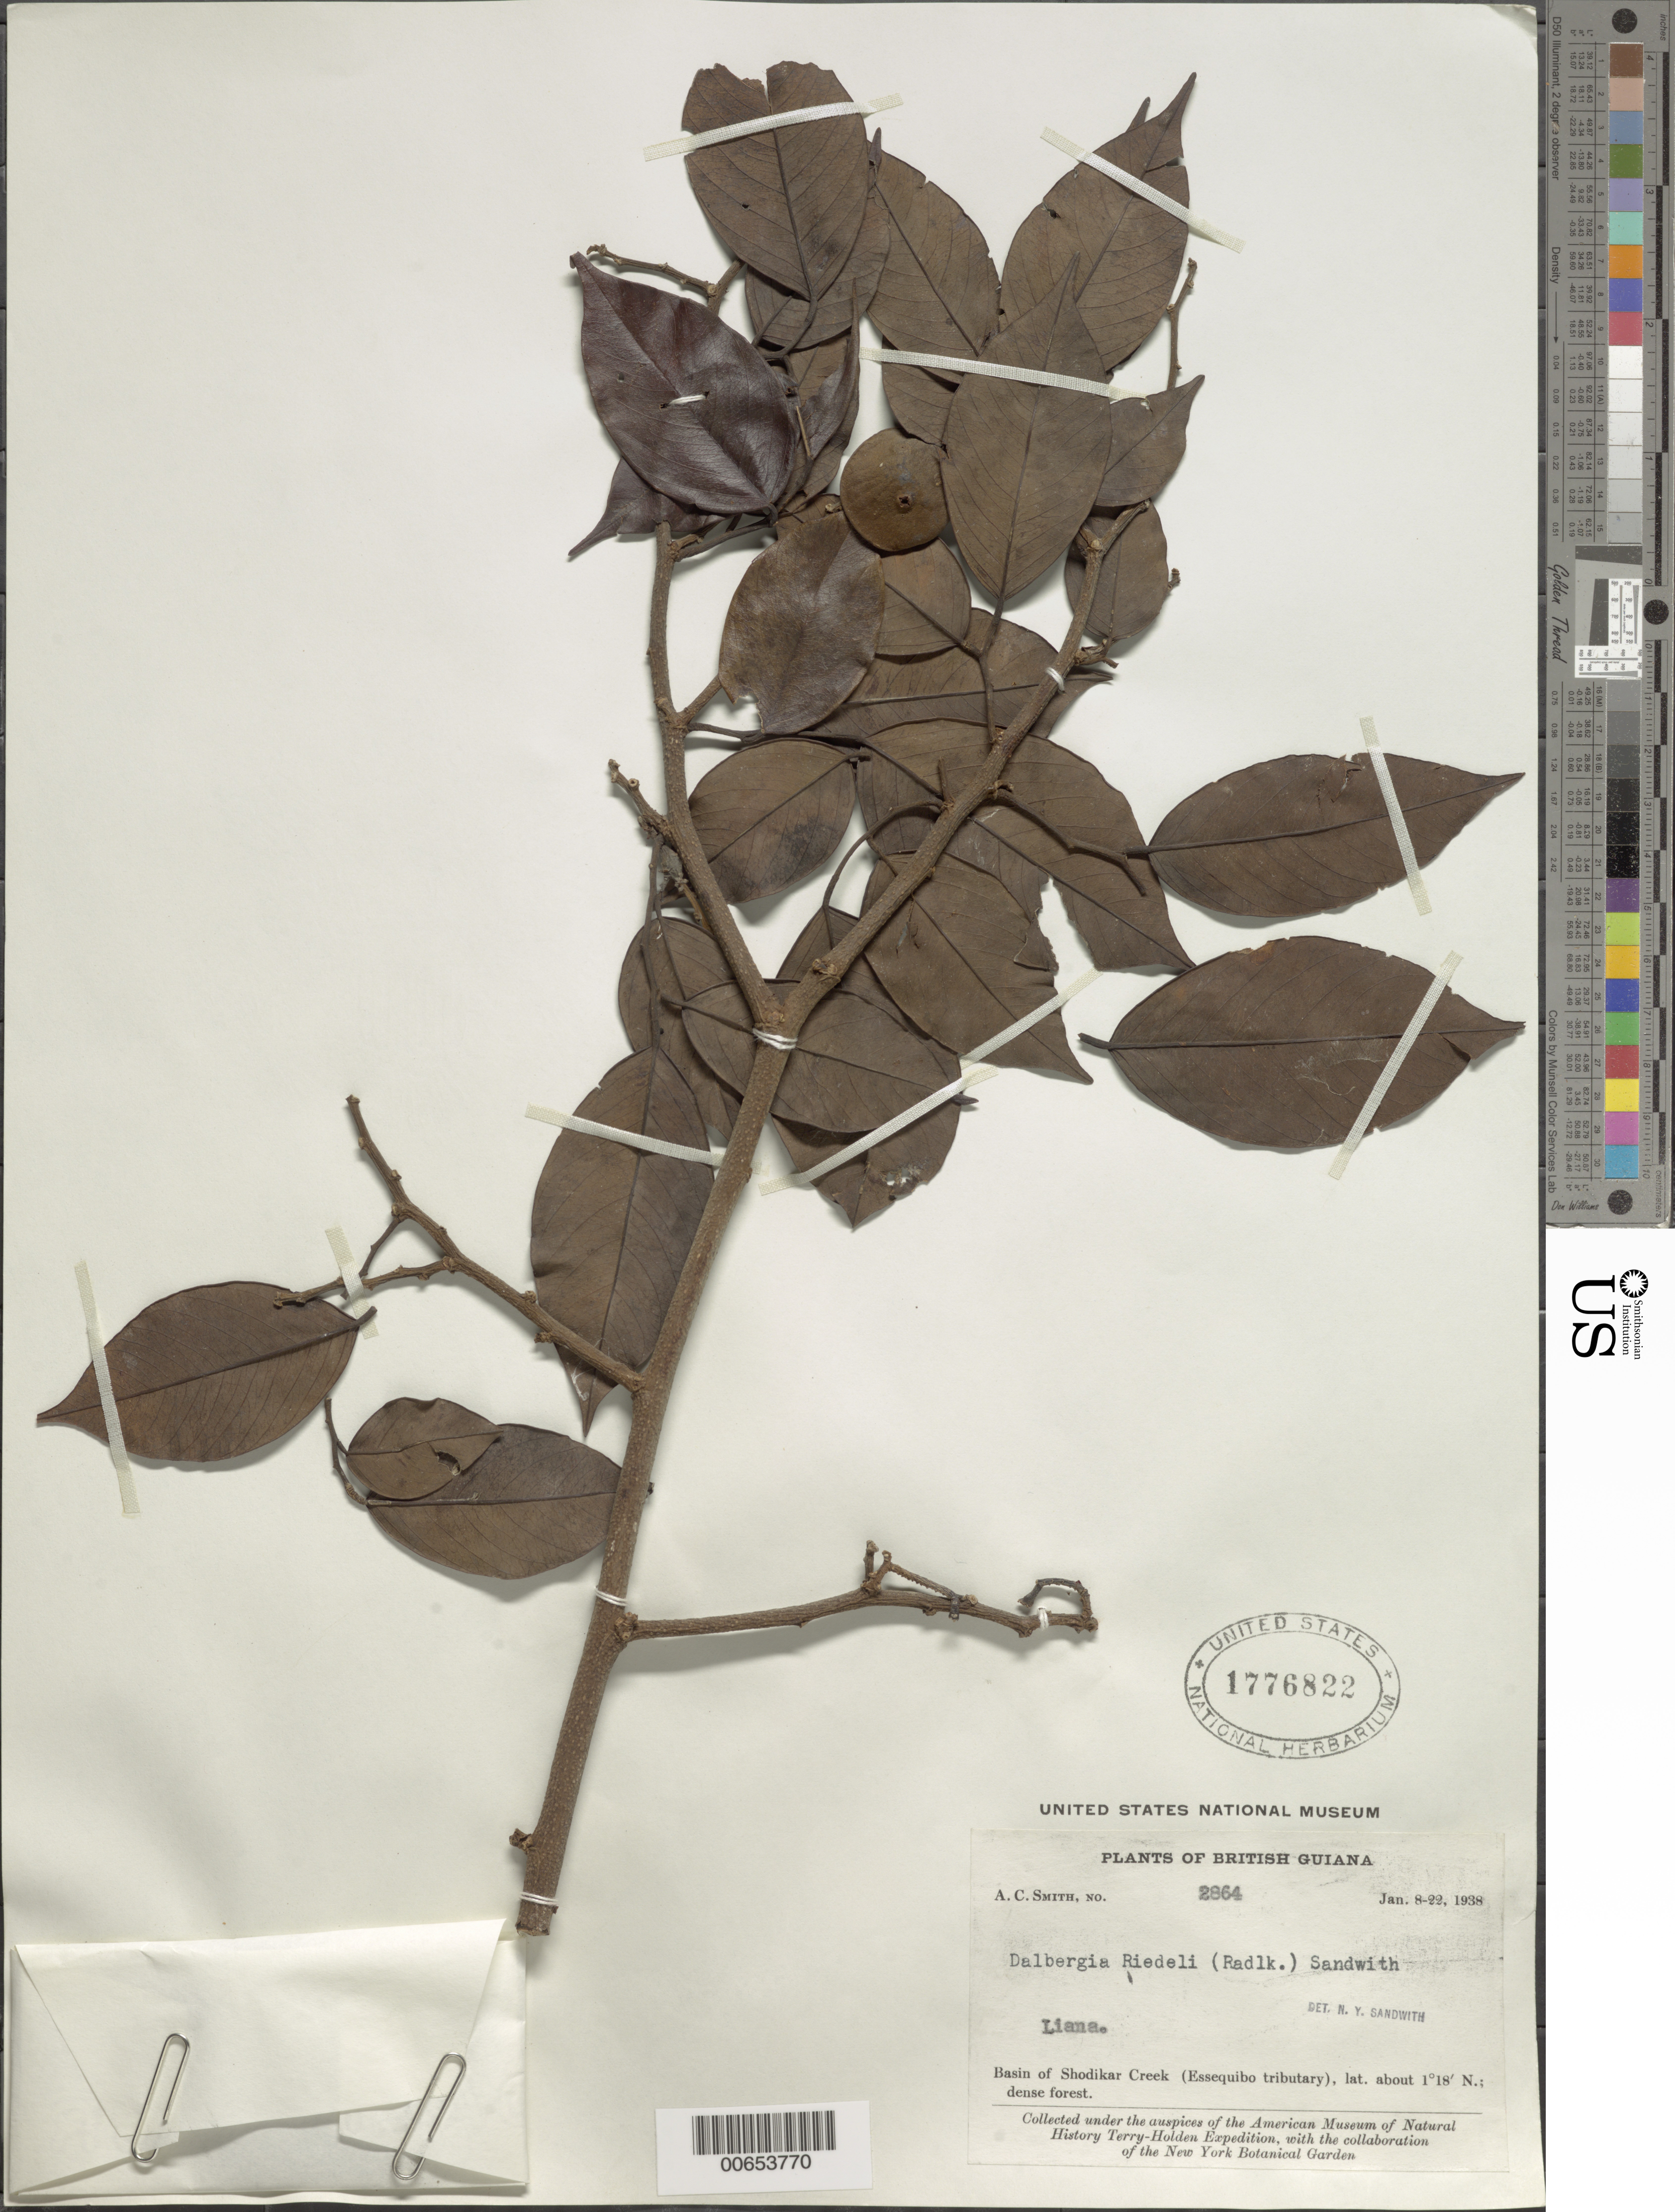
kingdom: Plantae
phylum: Tracheophyta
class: Magnoliopsida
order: Fabales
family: Fabaceae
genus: Dalbergia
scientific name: Dalbergia riedelii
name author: (Benth.) Sandwith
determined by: Sandwith, N. Y.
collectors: A. C. Smith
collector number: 2864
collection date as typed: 8-Jan-38 to 22-Jan-38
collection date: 1938-01-08/1938-01-22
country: Guyana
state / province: U. Takutu-U. Essequibo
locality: Shodikar Creek, basin of (Essequibo tributary), Akarai Mts.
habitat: Dense forest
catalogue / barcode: US 1776822